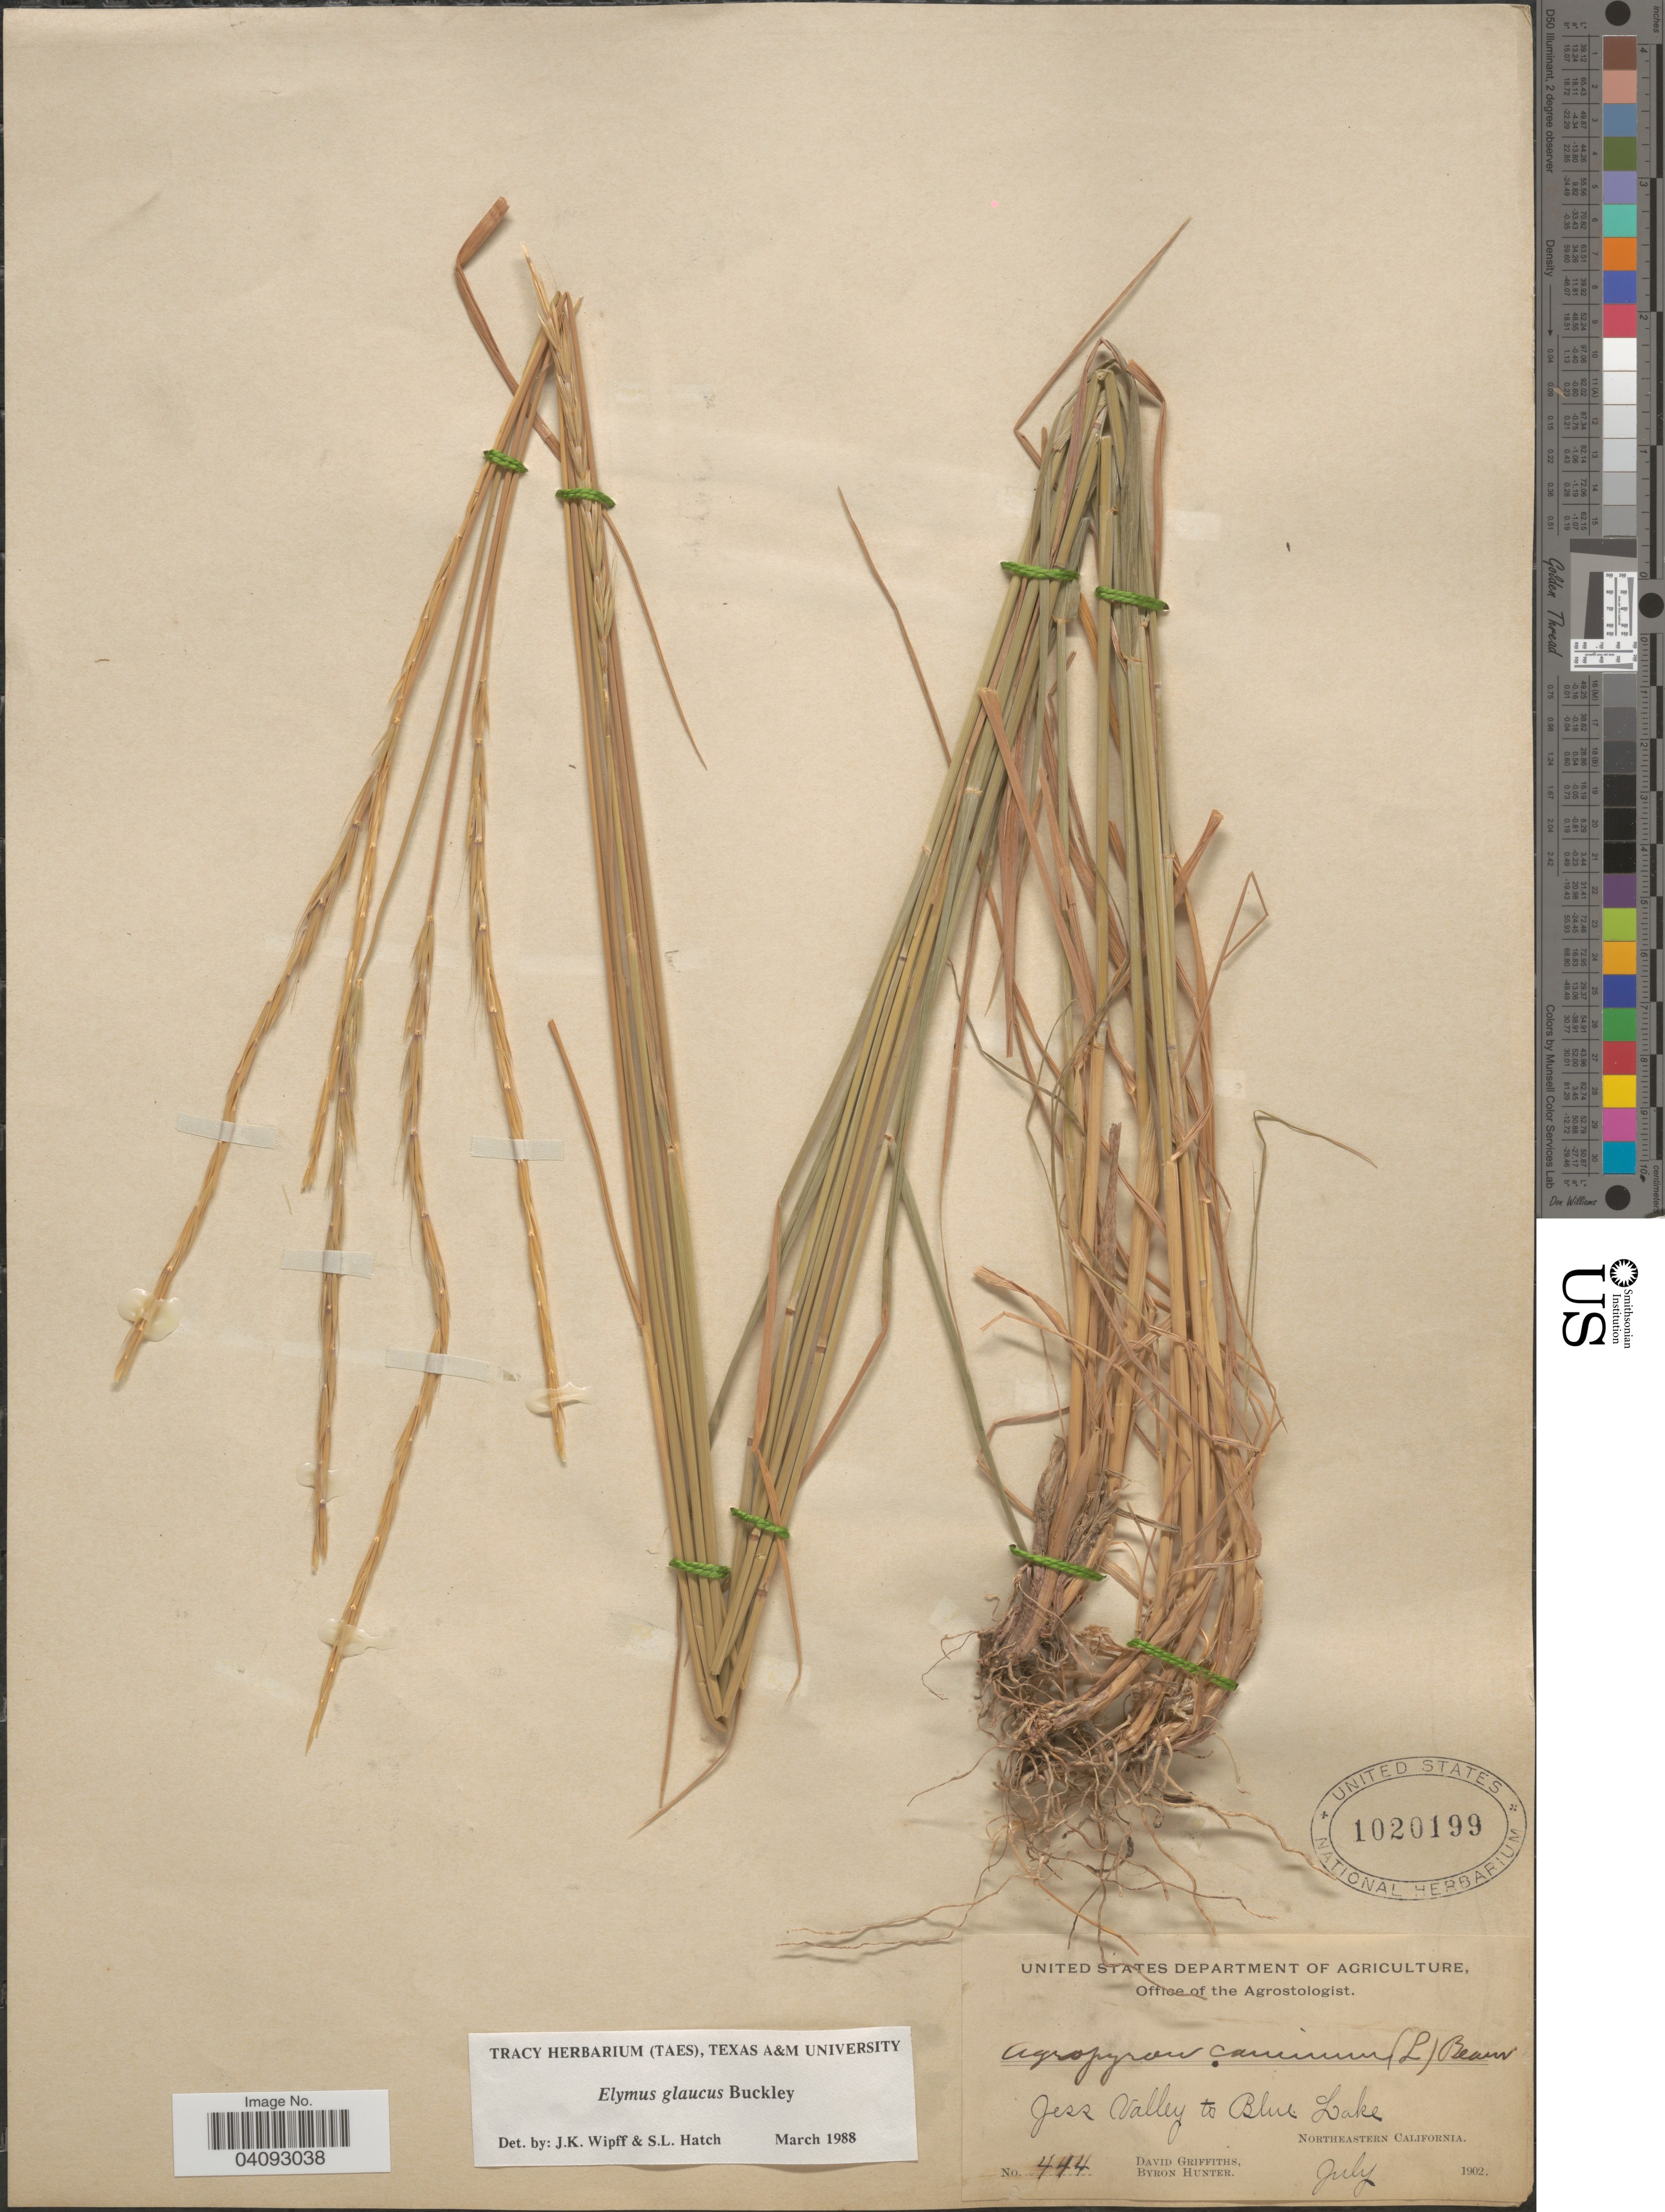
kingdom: Plantae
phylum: Tracheophyta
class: Liliopsida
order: Poales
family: Poaceae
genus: Elymus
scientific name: Elymus glaucus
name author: Buckley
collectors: D. Griffiths & B. Hunter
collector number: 444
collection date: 1902-07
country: United States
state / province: California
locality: Jess Valley to Blue Lake. Northeastern California.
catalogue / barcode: US 1020199